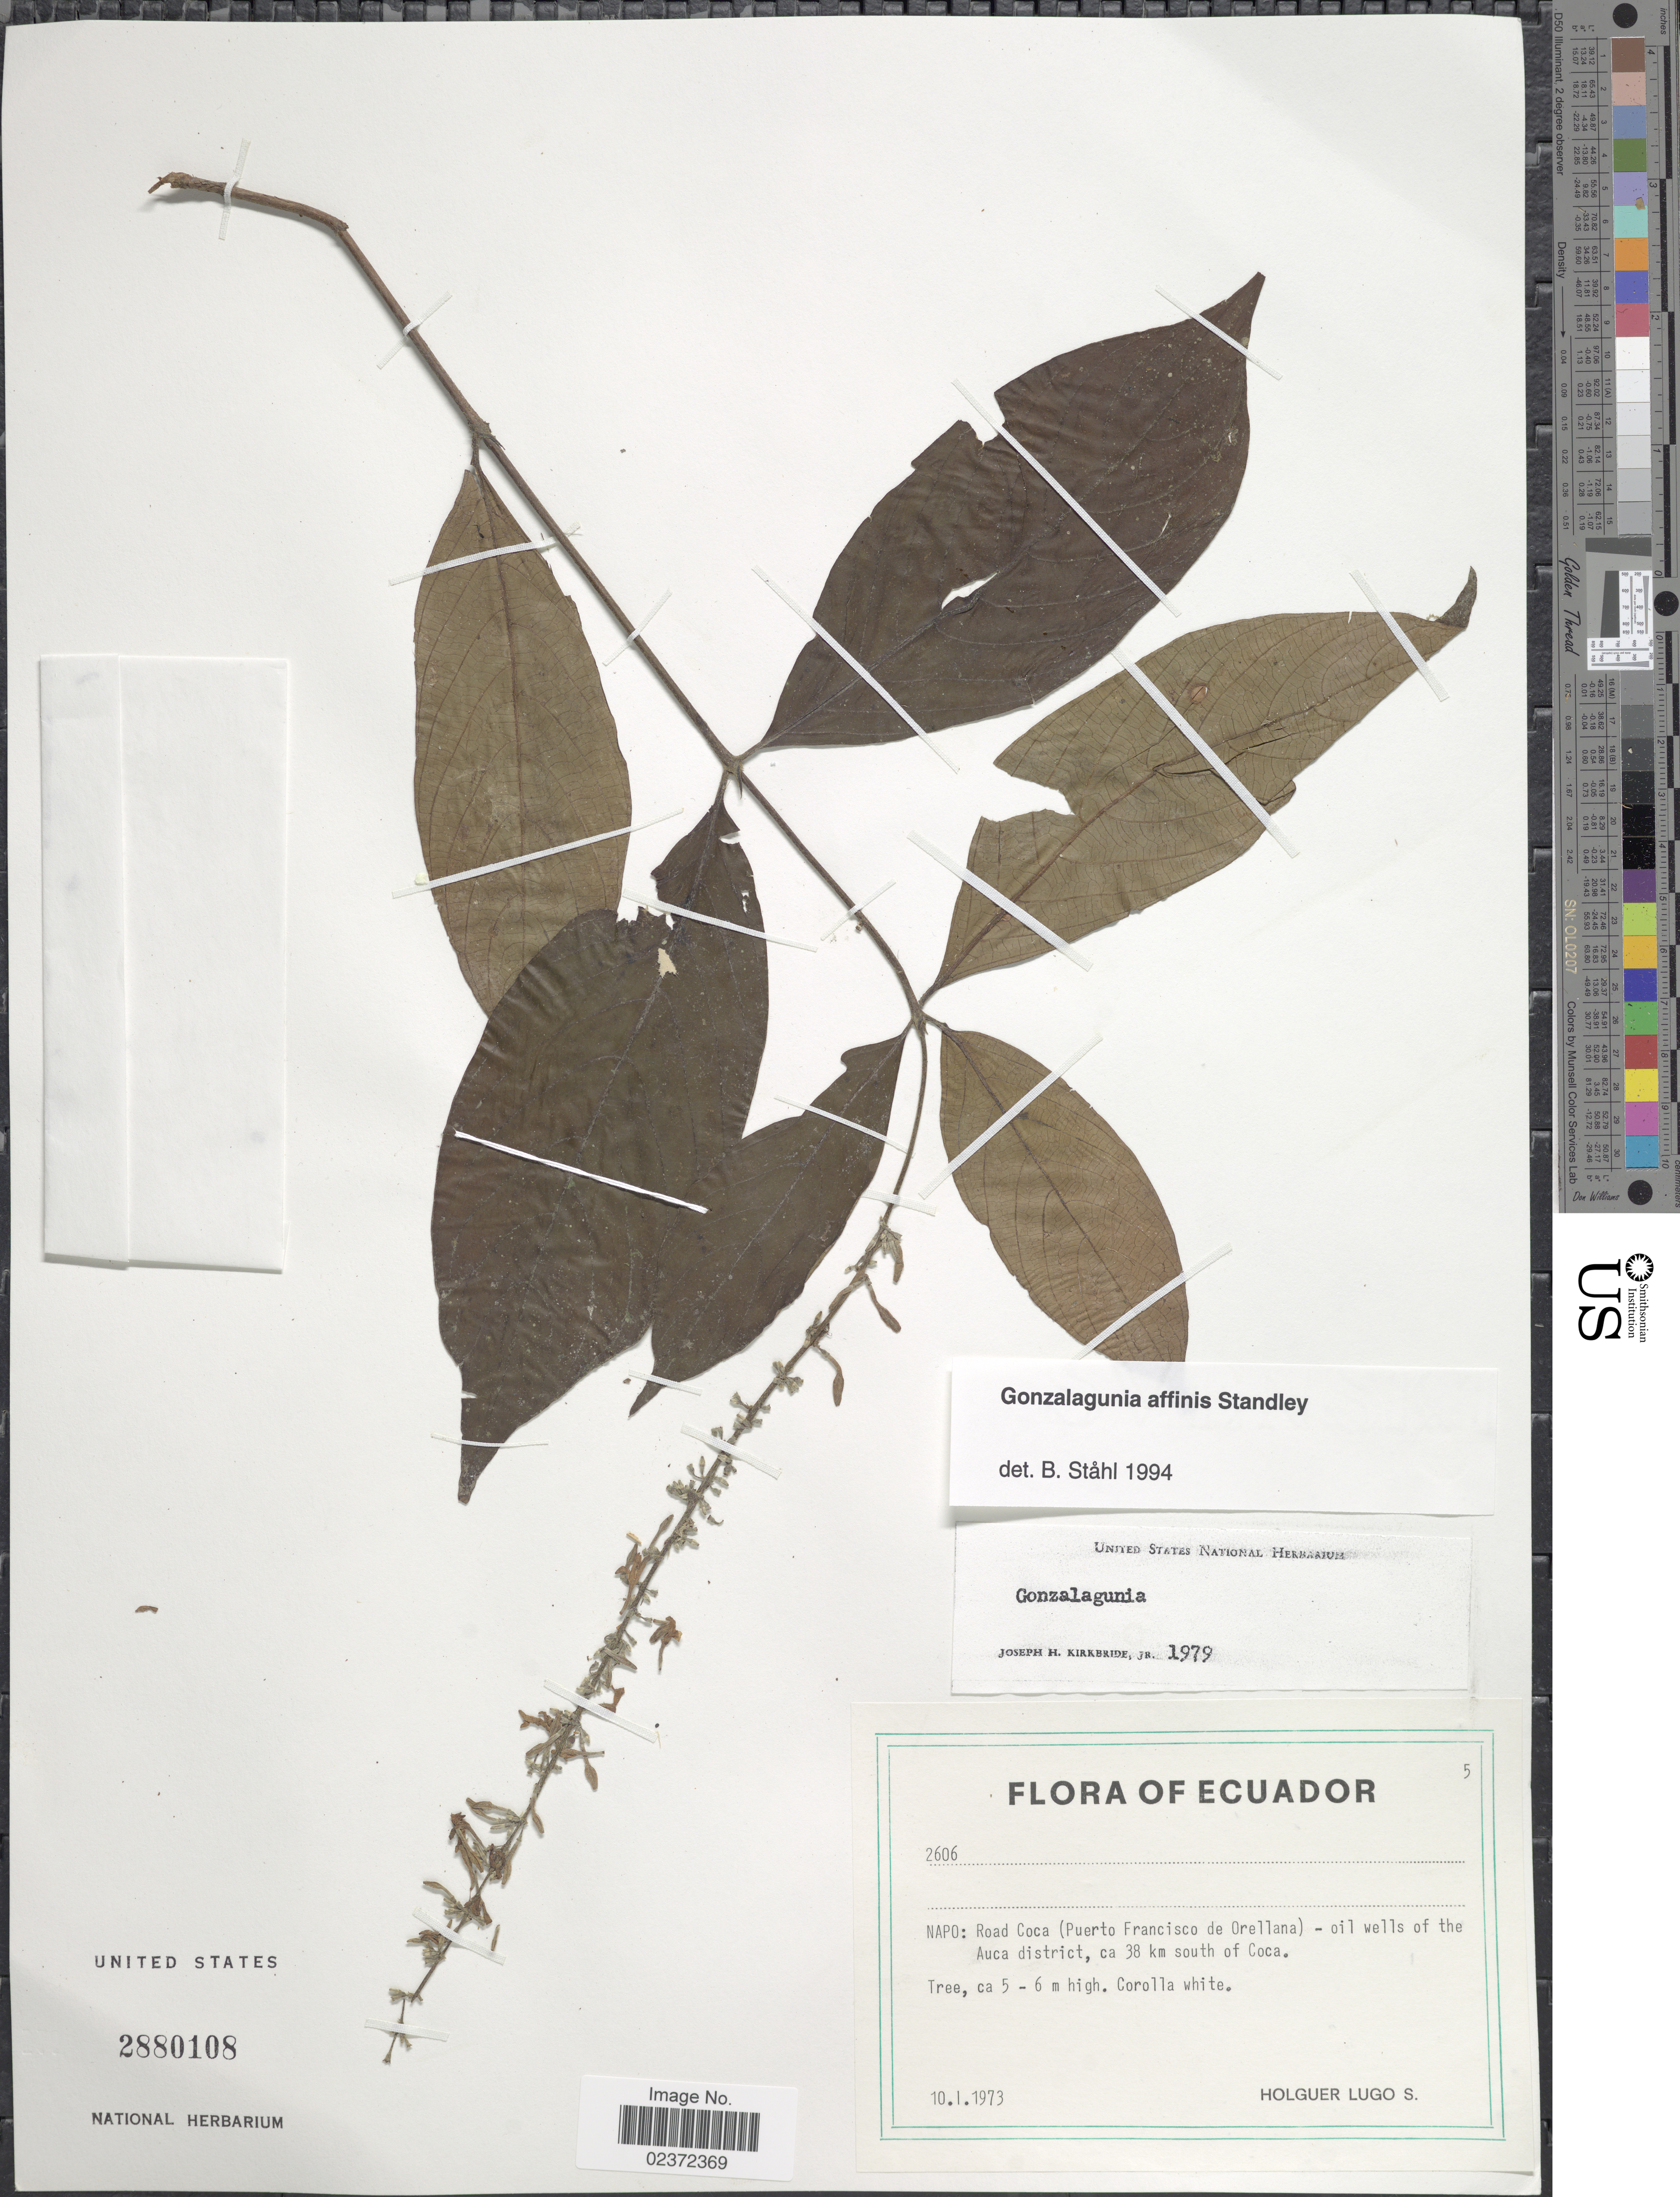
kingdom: Plantae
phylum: Tracheophyta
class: Magnoliopsida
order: Gentianales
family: Rubiaceae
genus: Gonzalagunia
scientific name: Gonzalagunia affinis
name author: Standl. ex Steyerm.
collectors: H. Lugo S.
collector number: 2606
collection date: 1973-01-10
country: Ecuador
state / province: Napo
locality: Road Coca (Puerto Francisco de Orellano) - oil wells of the Auca district, ca. 38 km south of Coca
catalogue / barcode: US 2880108